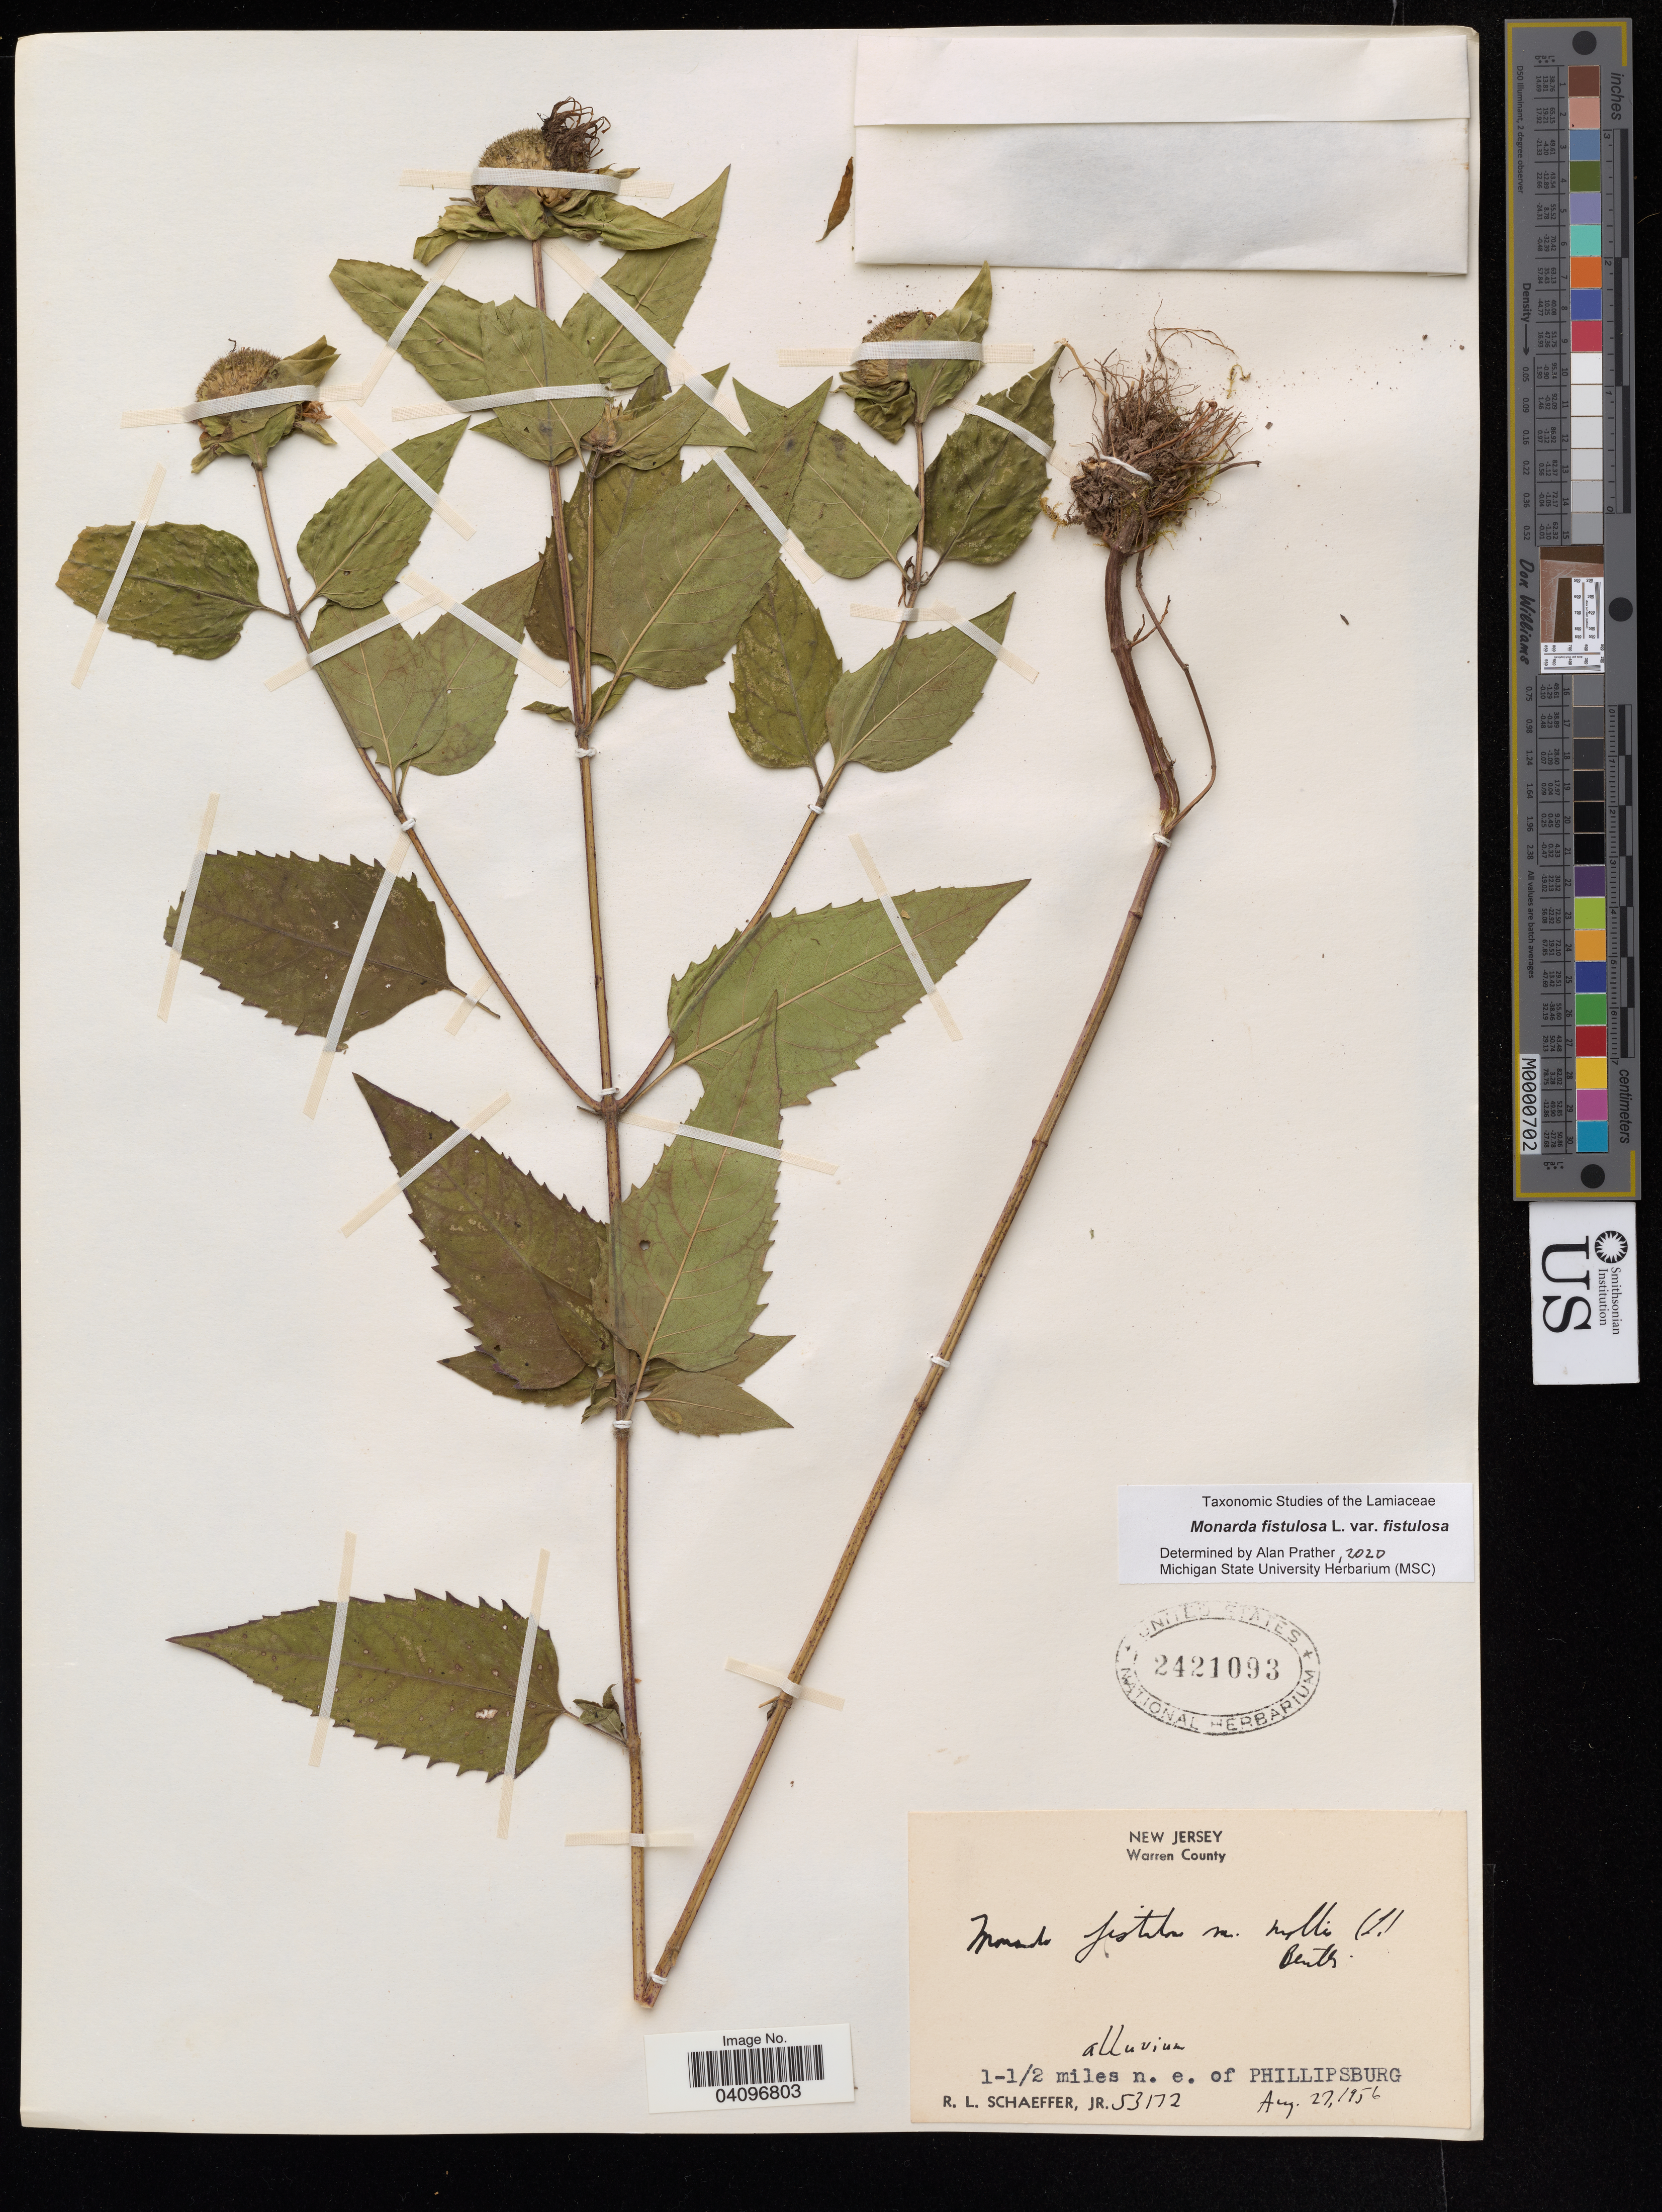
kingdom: Plantae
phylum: Tracheophyta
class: Magnoliopsida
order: Lamiales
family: Lamiaceae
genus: Monarda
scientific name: Monarda fistulosa var. fistulosa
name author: L.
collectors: R. L. Schaeffer Jr.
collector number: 53172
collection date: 1956-08-27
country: United States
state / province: New Jersey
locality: Warren County. 1-1/2 miles n. e. of Phillipsburg.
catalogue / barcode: US 2421093